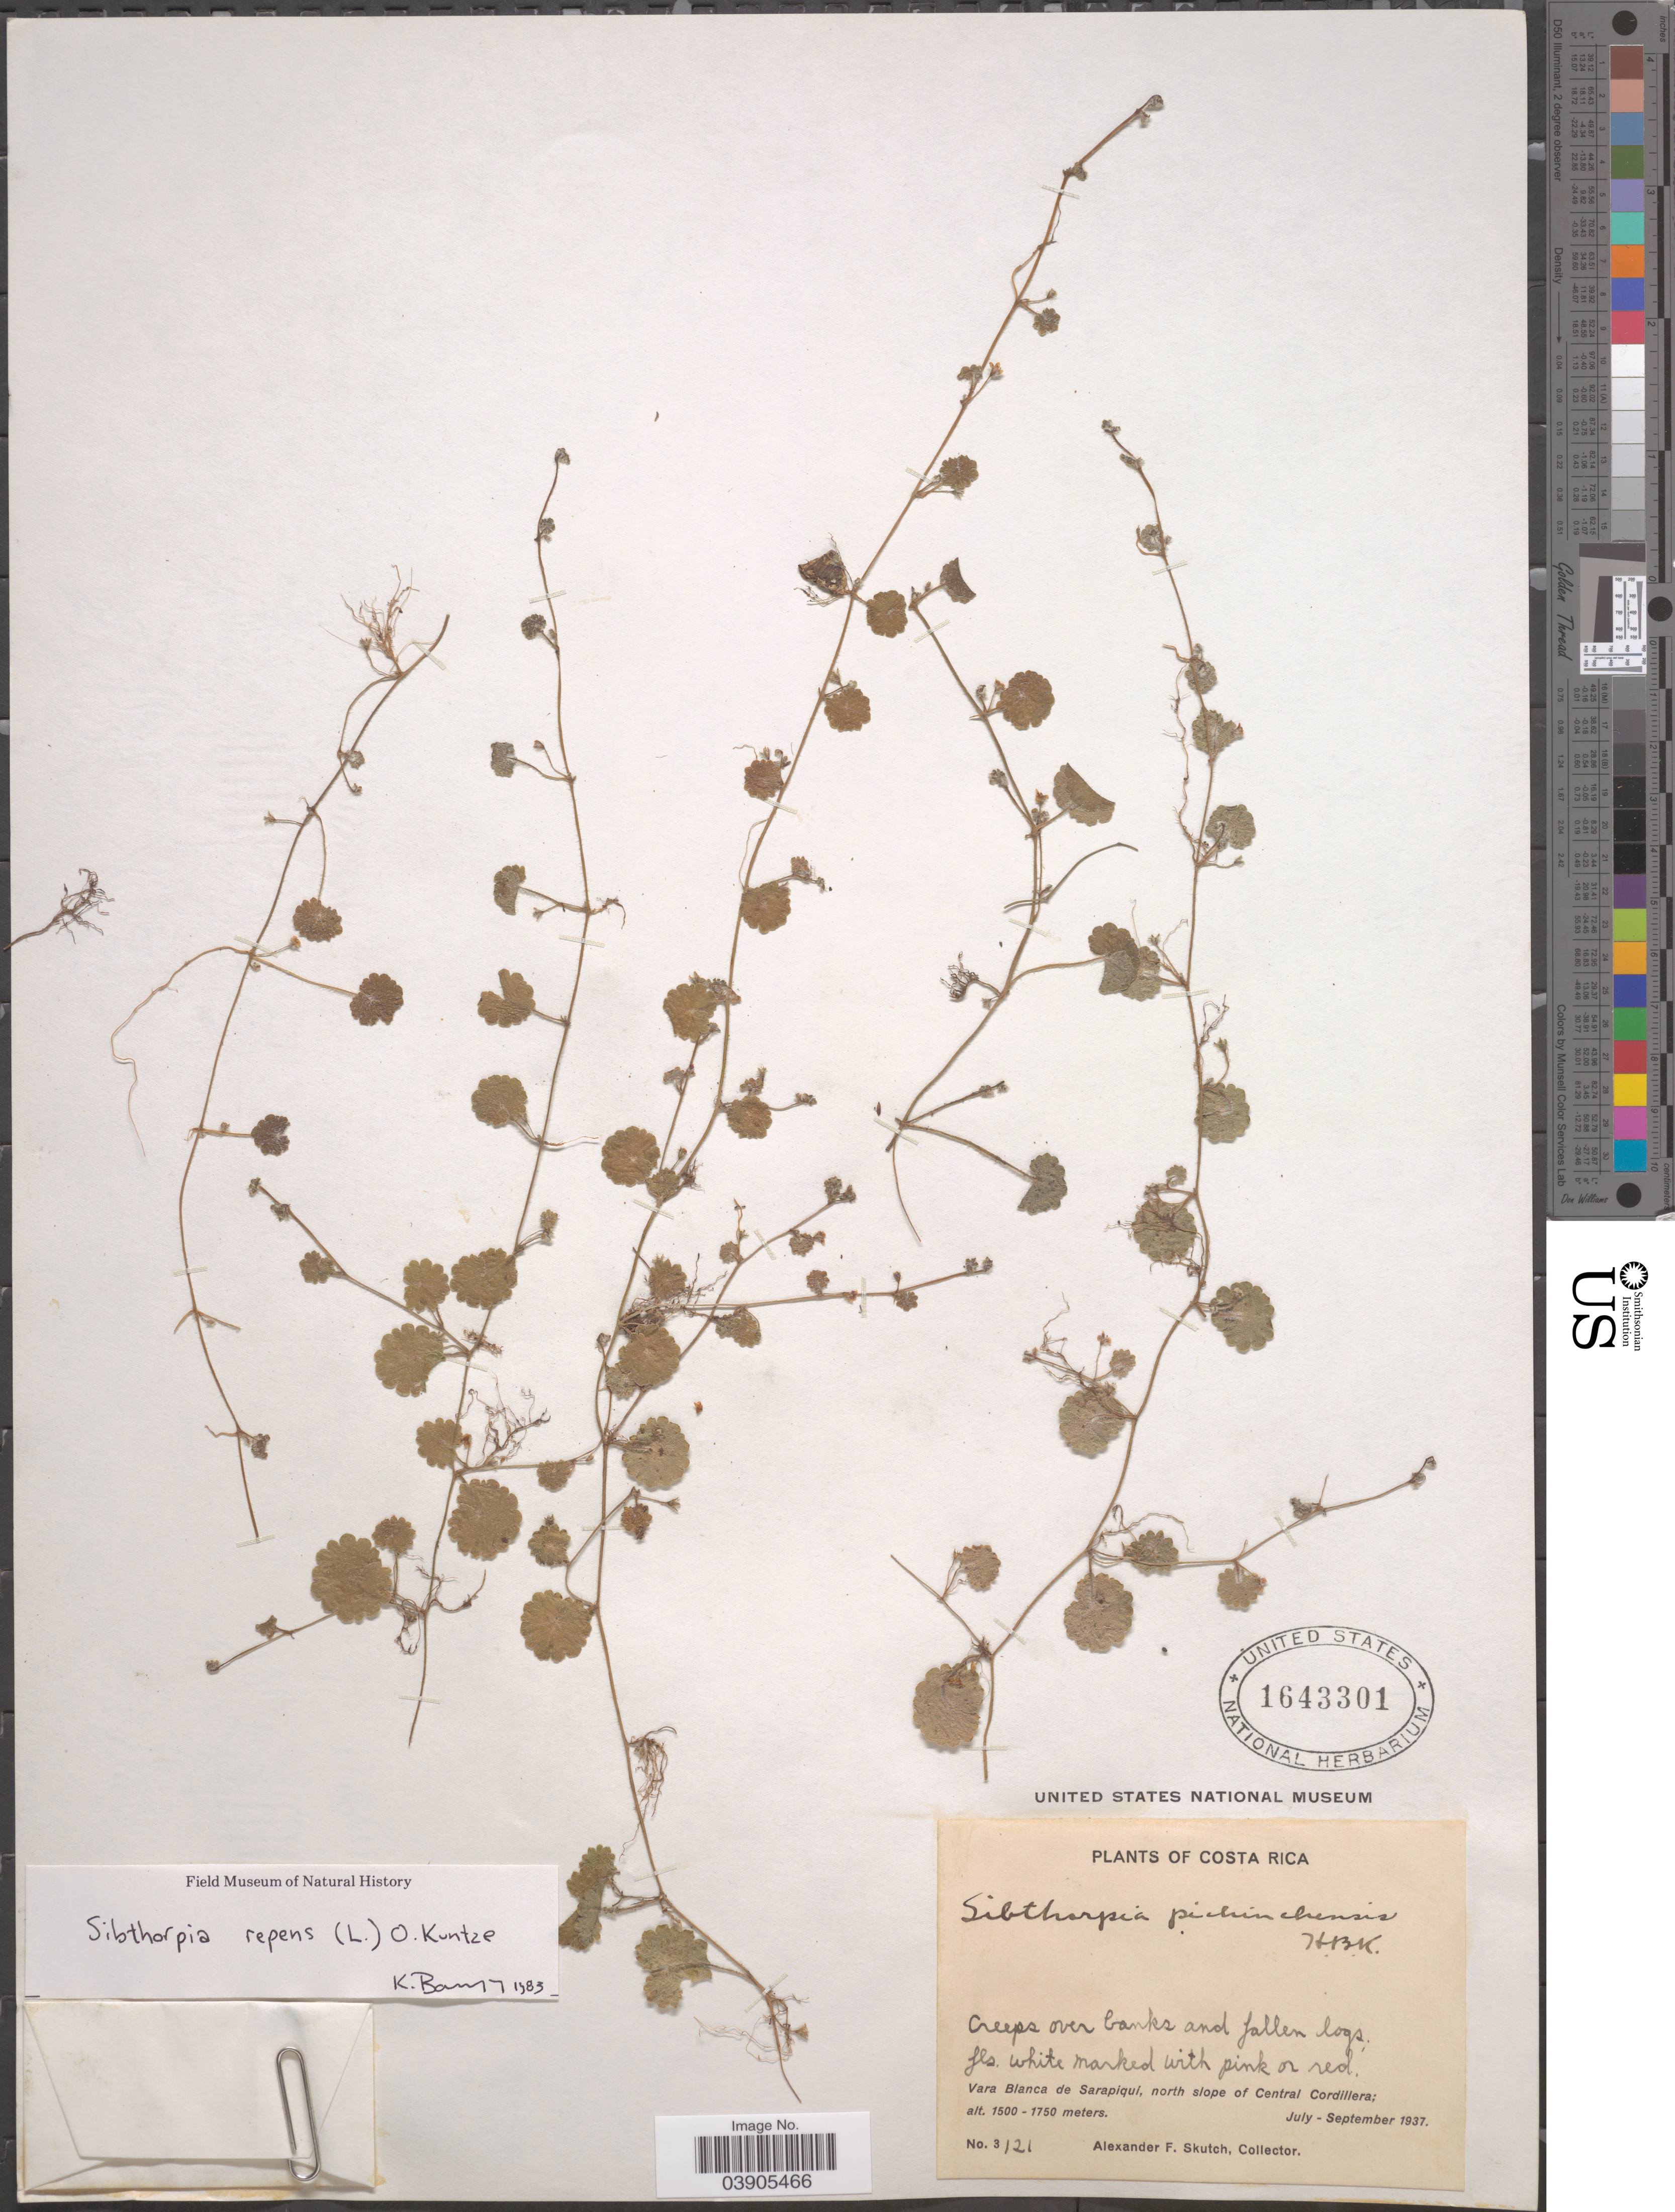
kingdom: Plantae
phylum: Tracheophyta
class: Magnoliopsida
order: Lamiales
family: Plantaginaceae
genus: Sibthorpia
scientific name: Sibthorpia repens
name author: (L.) Kuntze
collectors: A. F. Skutch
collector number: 3121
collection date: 1937-07/1937-09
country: Costa Rica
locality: Vara Blanca de Sarapiqui, north slope of Central Cordillera.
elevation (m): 1500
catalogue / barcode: US 1643301